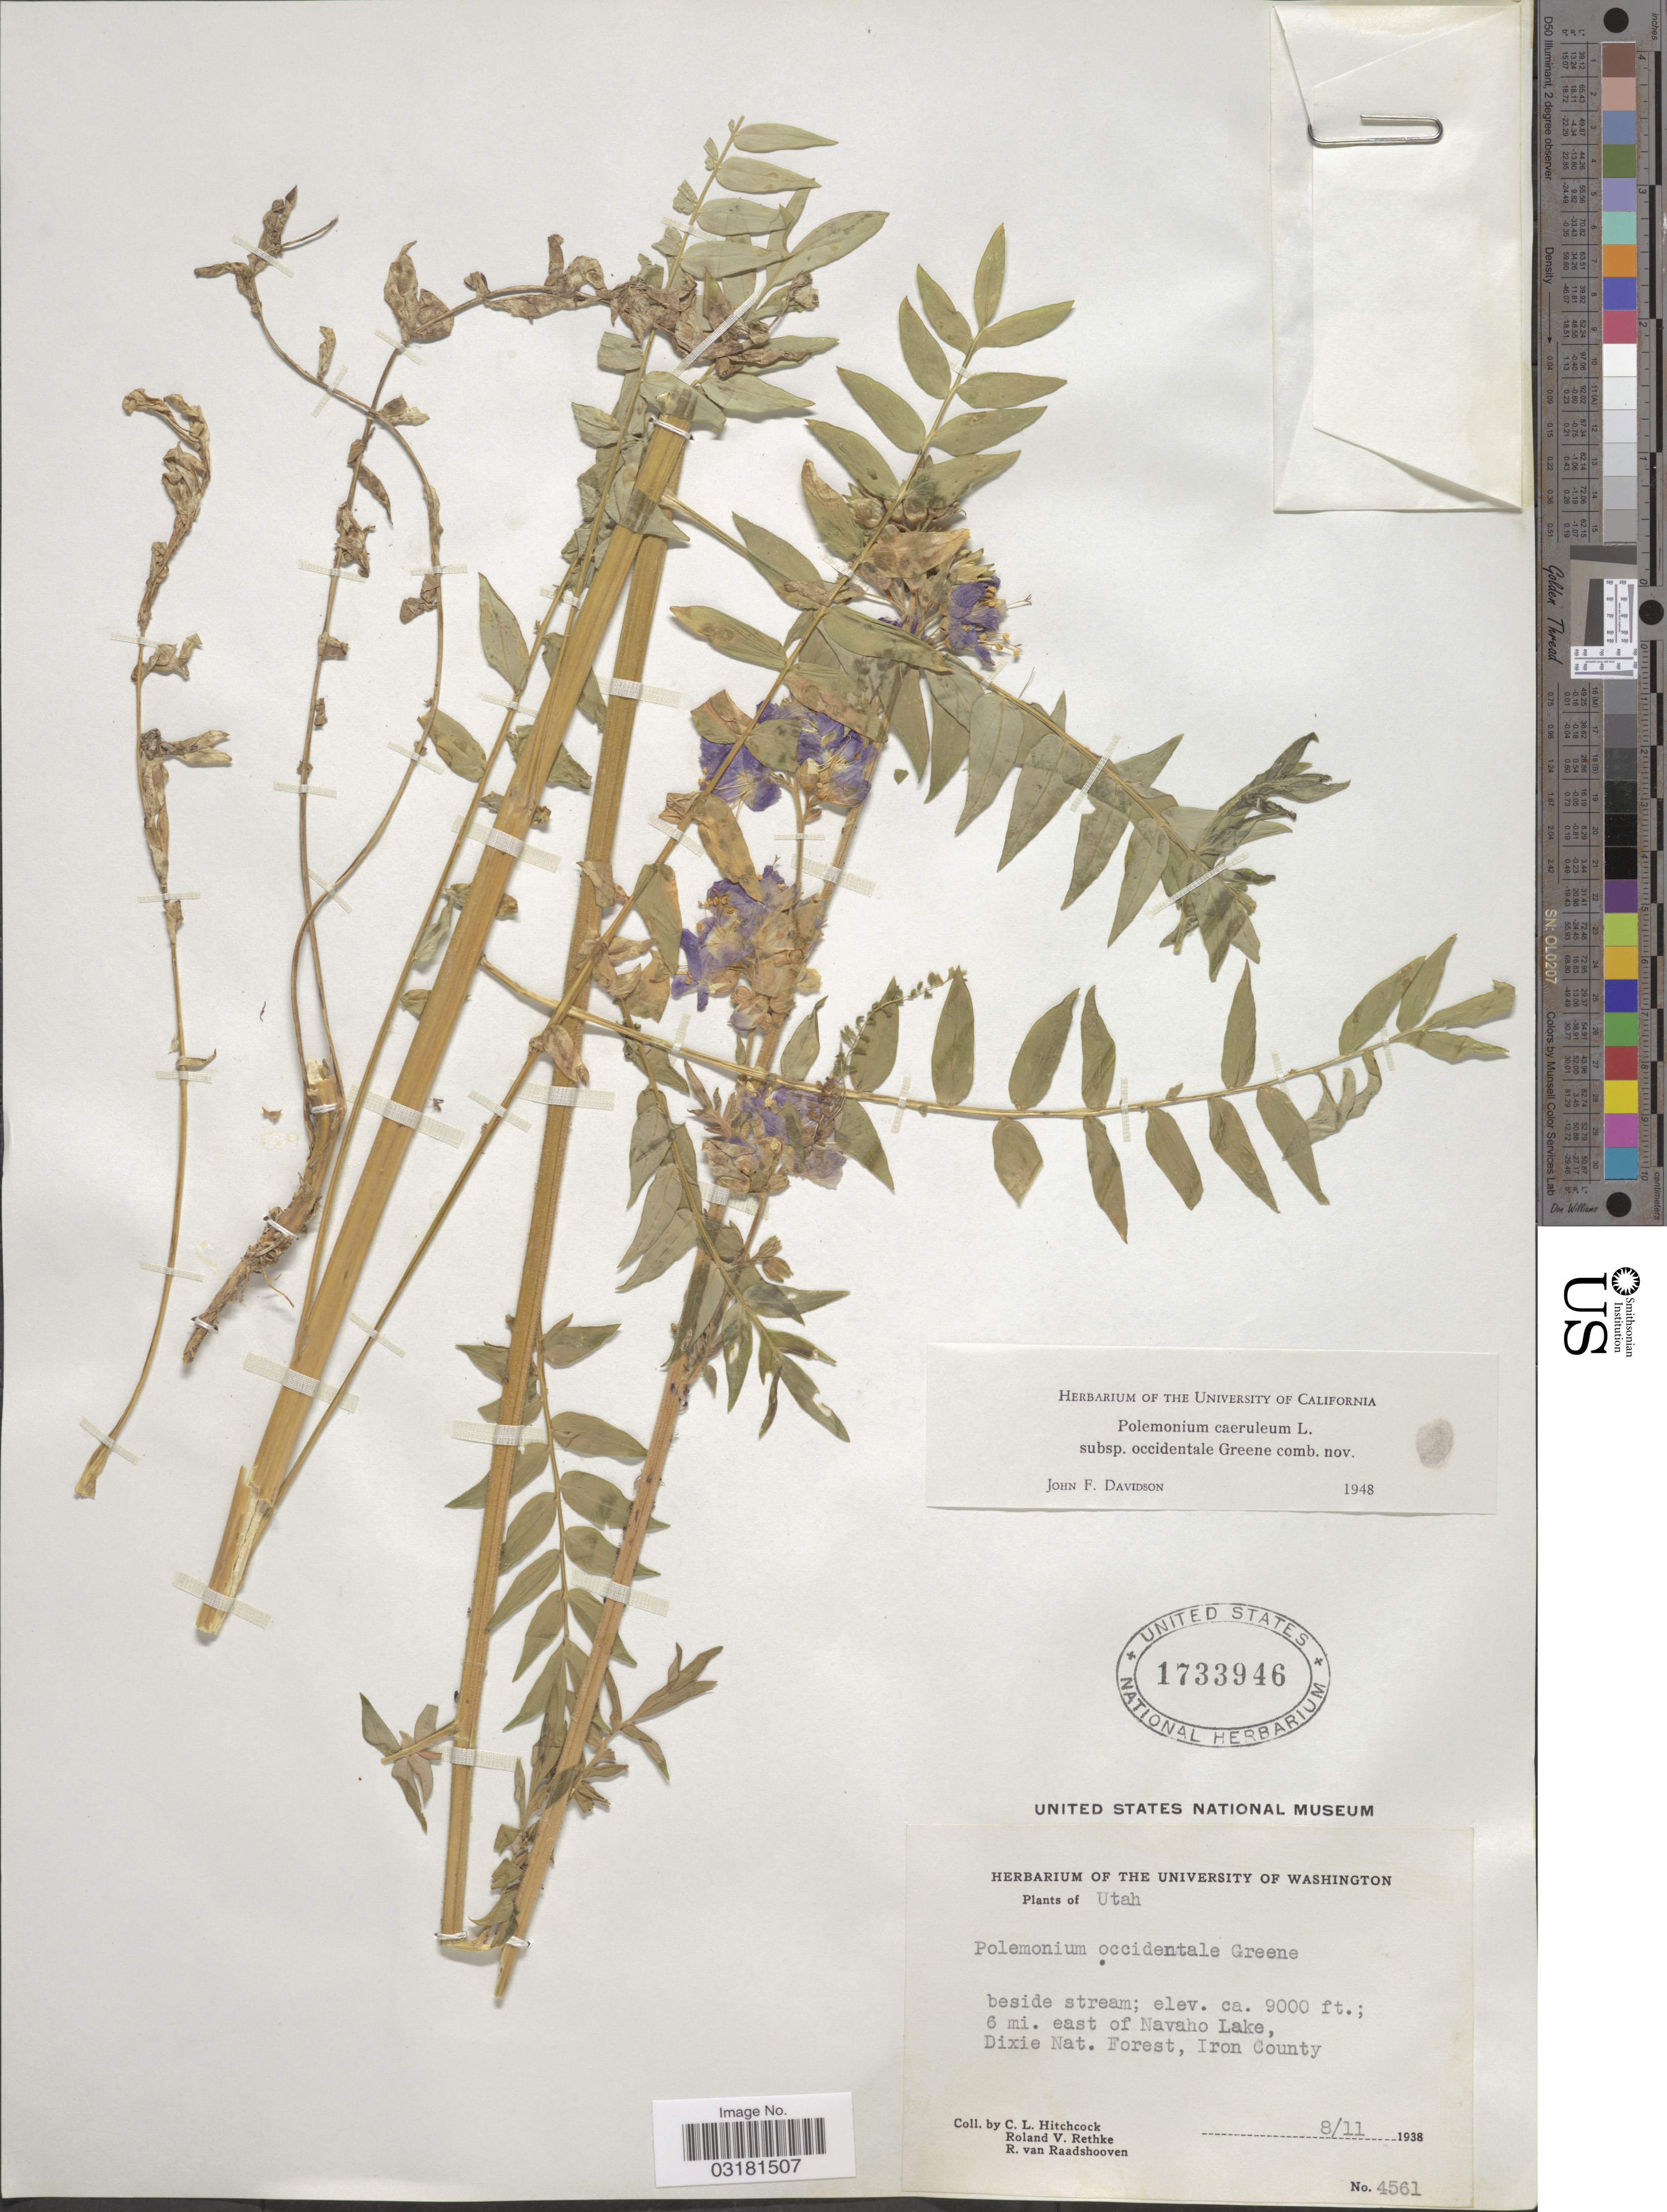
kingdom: Plantae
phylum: Tracheophyta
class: Magnoliopsida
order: Ericales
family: Polemoniaceae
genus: Polemonium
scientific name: Polemonium occidentale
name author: Greene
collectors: C. L. Hitchcock, R. Rethke & R. Raadshooven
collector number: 4561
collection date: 1938-08-11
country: United States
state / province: Utah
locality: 6 mi. east of Navaho Lake, Dixie Nat. Forest, Iron County.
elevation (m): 2743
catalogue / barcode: US 1733946